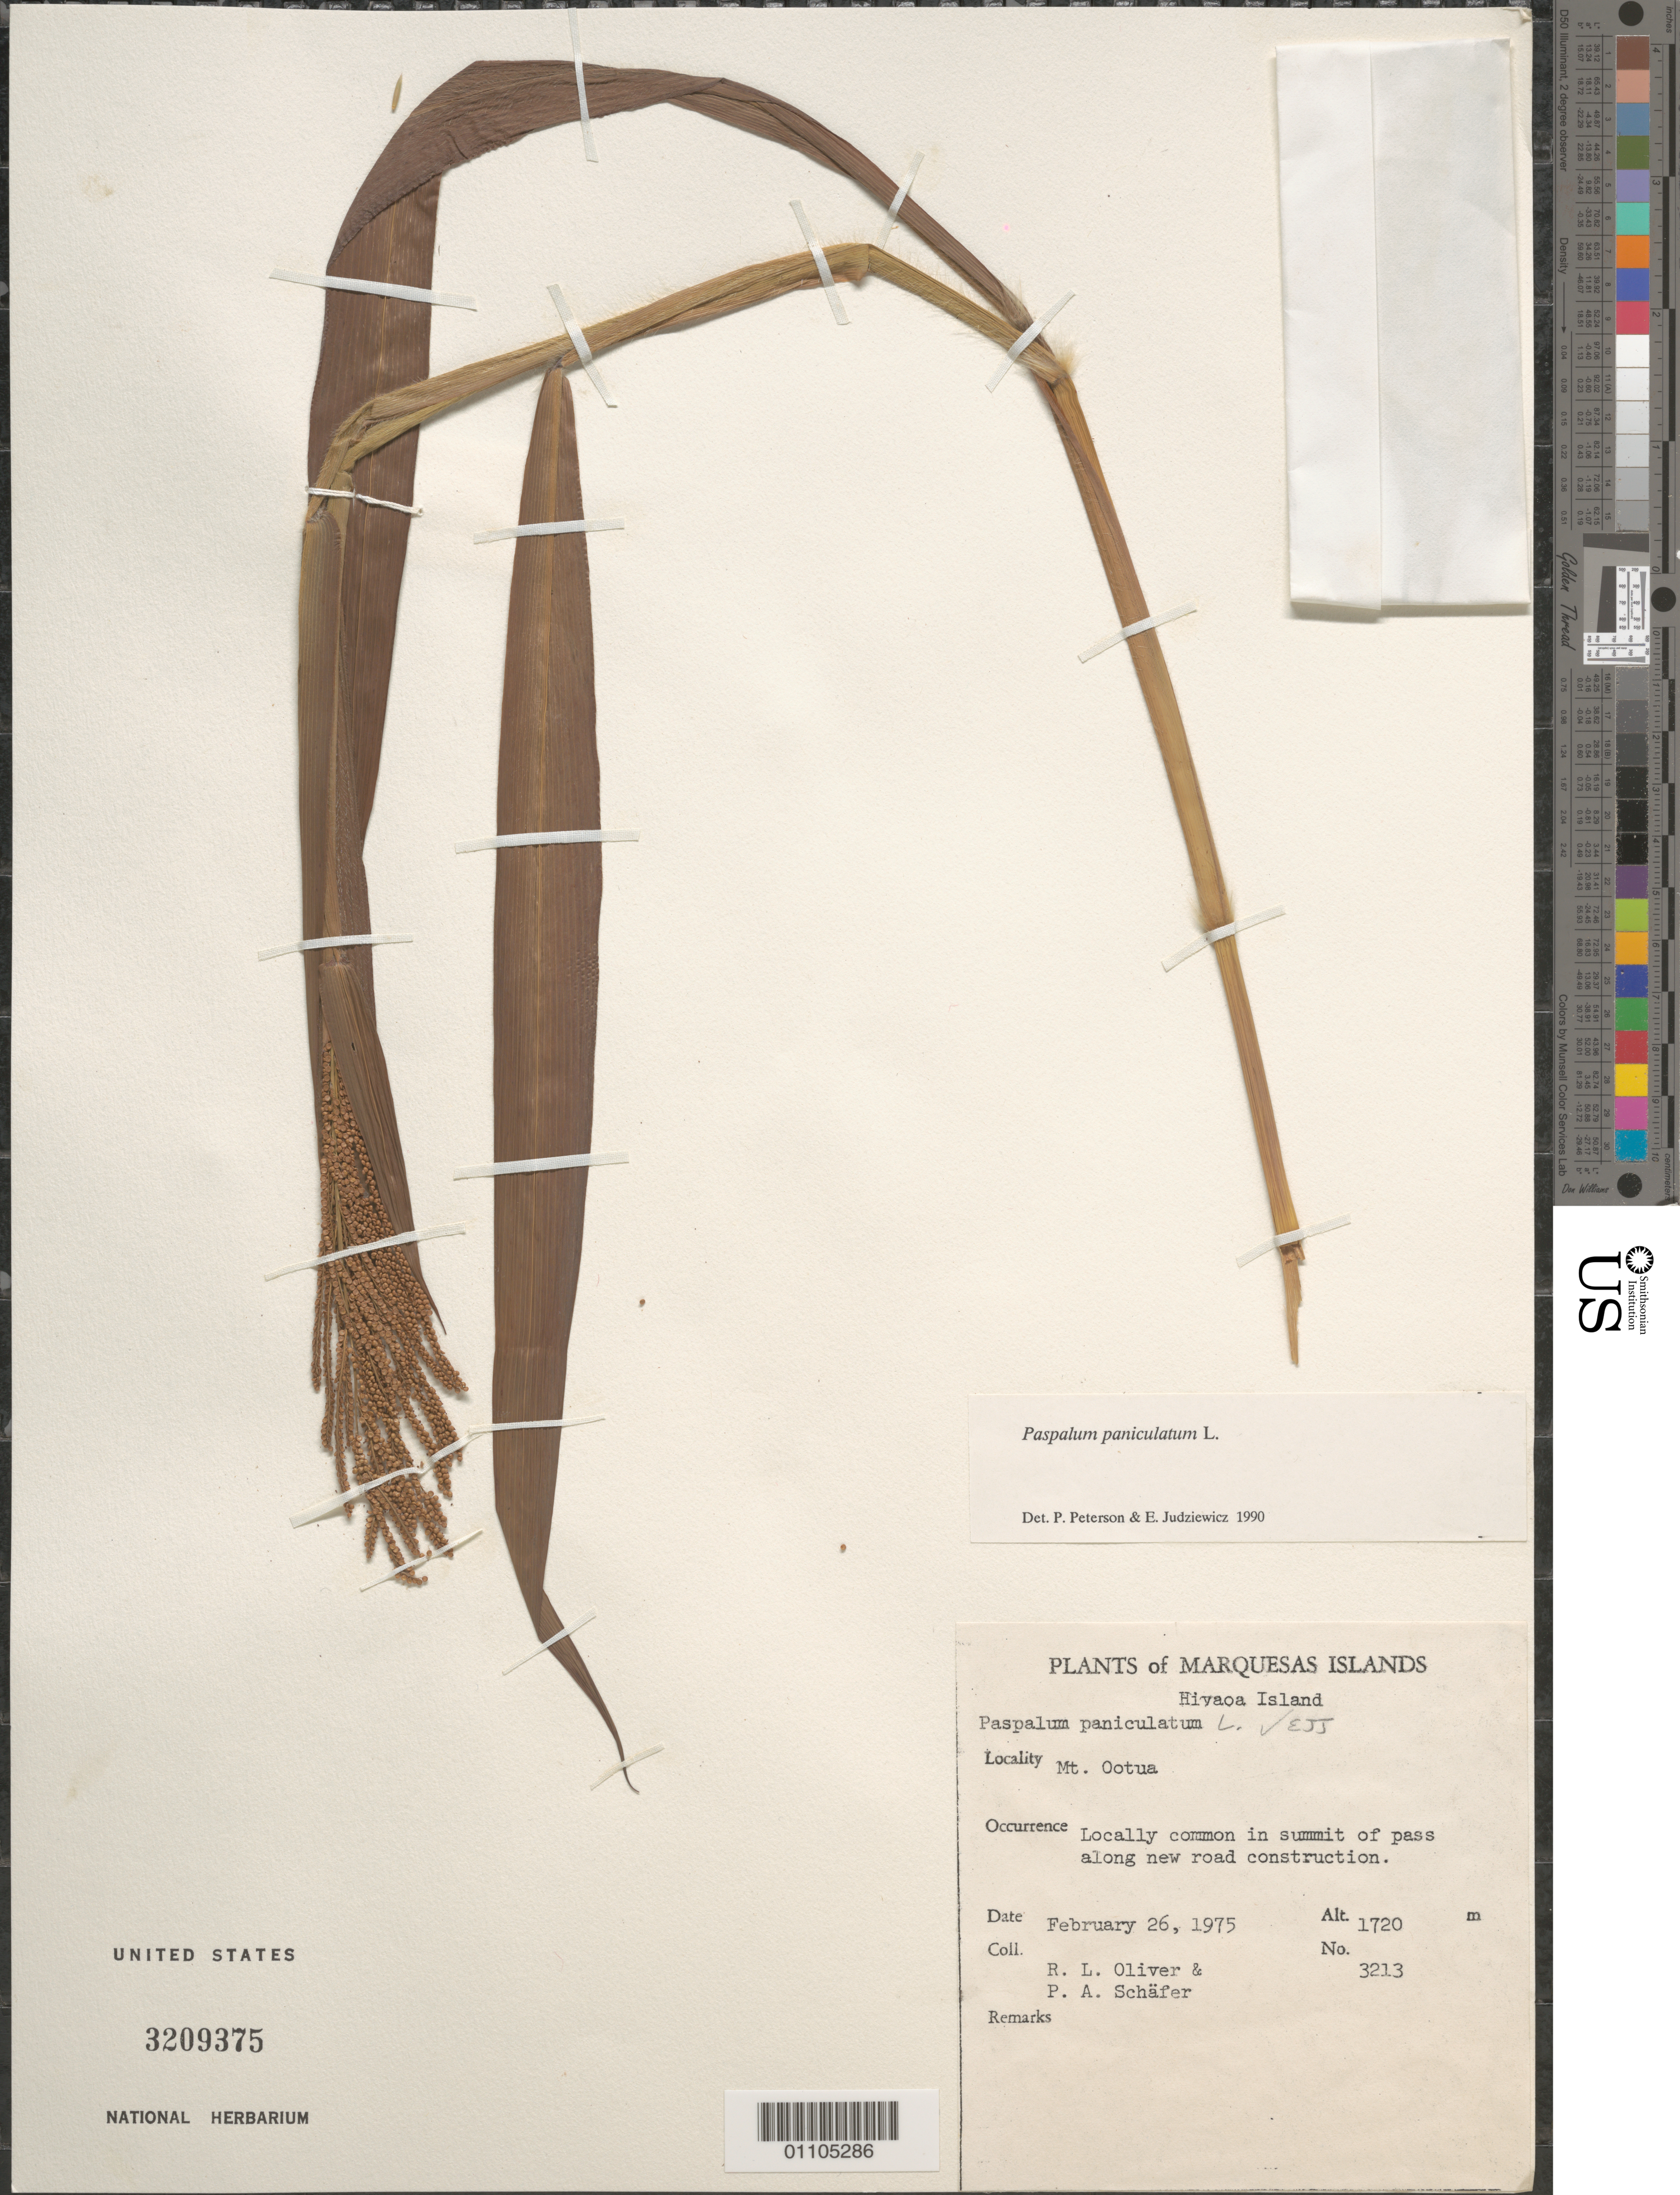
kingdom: Plantae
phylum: Tracheophyta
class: Liliopsida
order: Poales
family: Poaceae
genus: Paspalum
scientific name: Paspalum paniculatum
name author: L.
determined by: Peterson, P. M.; Judziewicz, E. J.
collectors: R. L. Oliver & P. A. Schäfer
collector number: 3213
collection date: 1975-02-26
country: French Polynesia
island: Hiva Oa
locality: Mt. Ootua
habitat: summit of pass along new road construction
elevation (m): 1720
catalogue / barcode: US 3209375